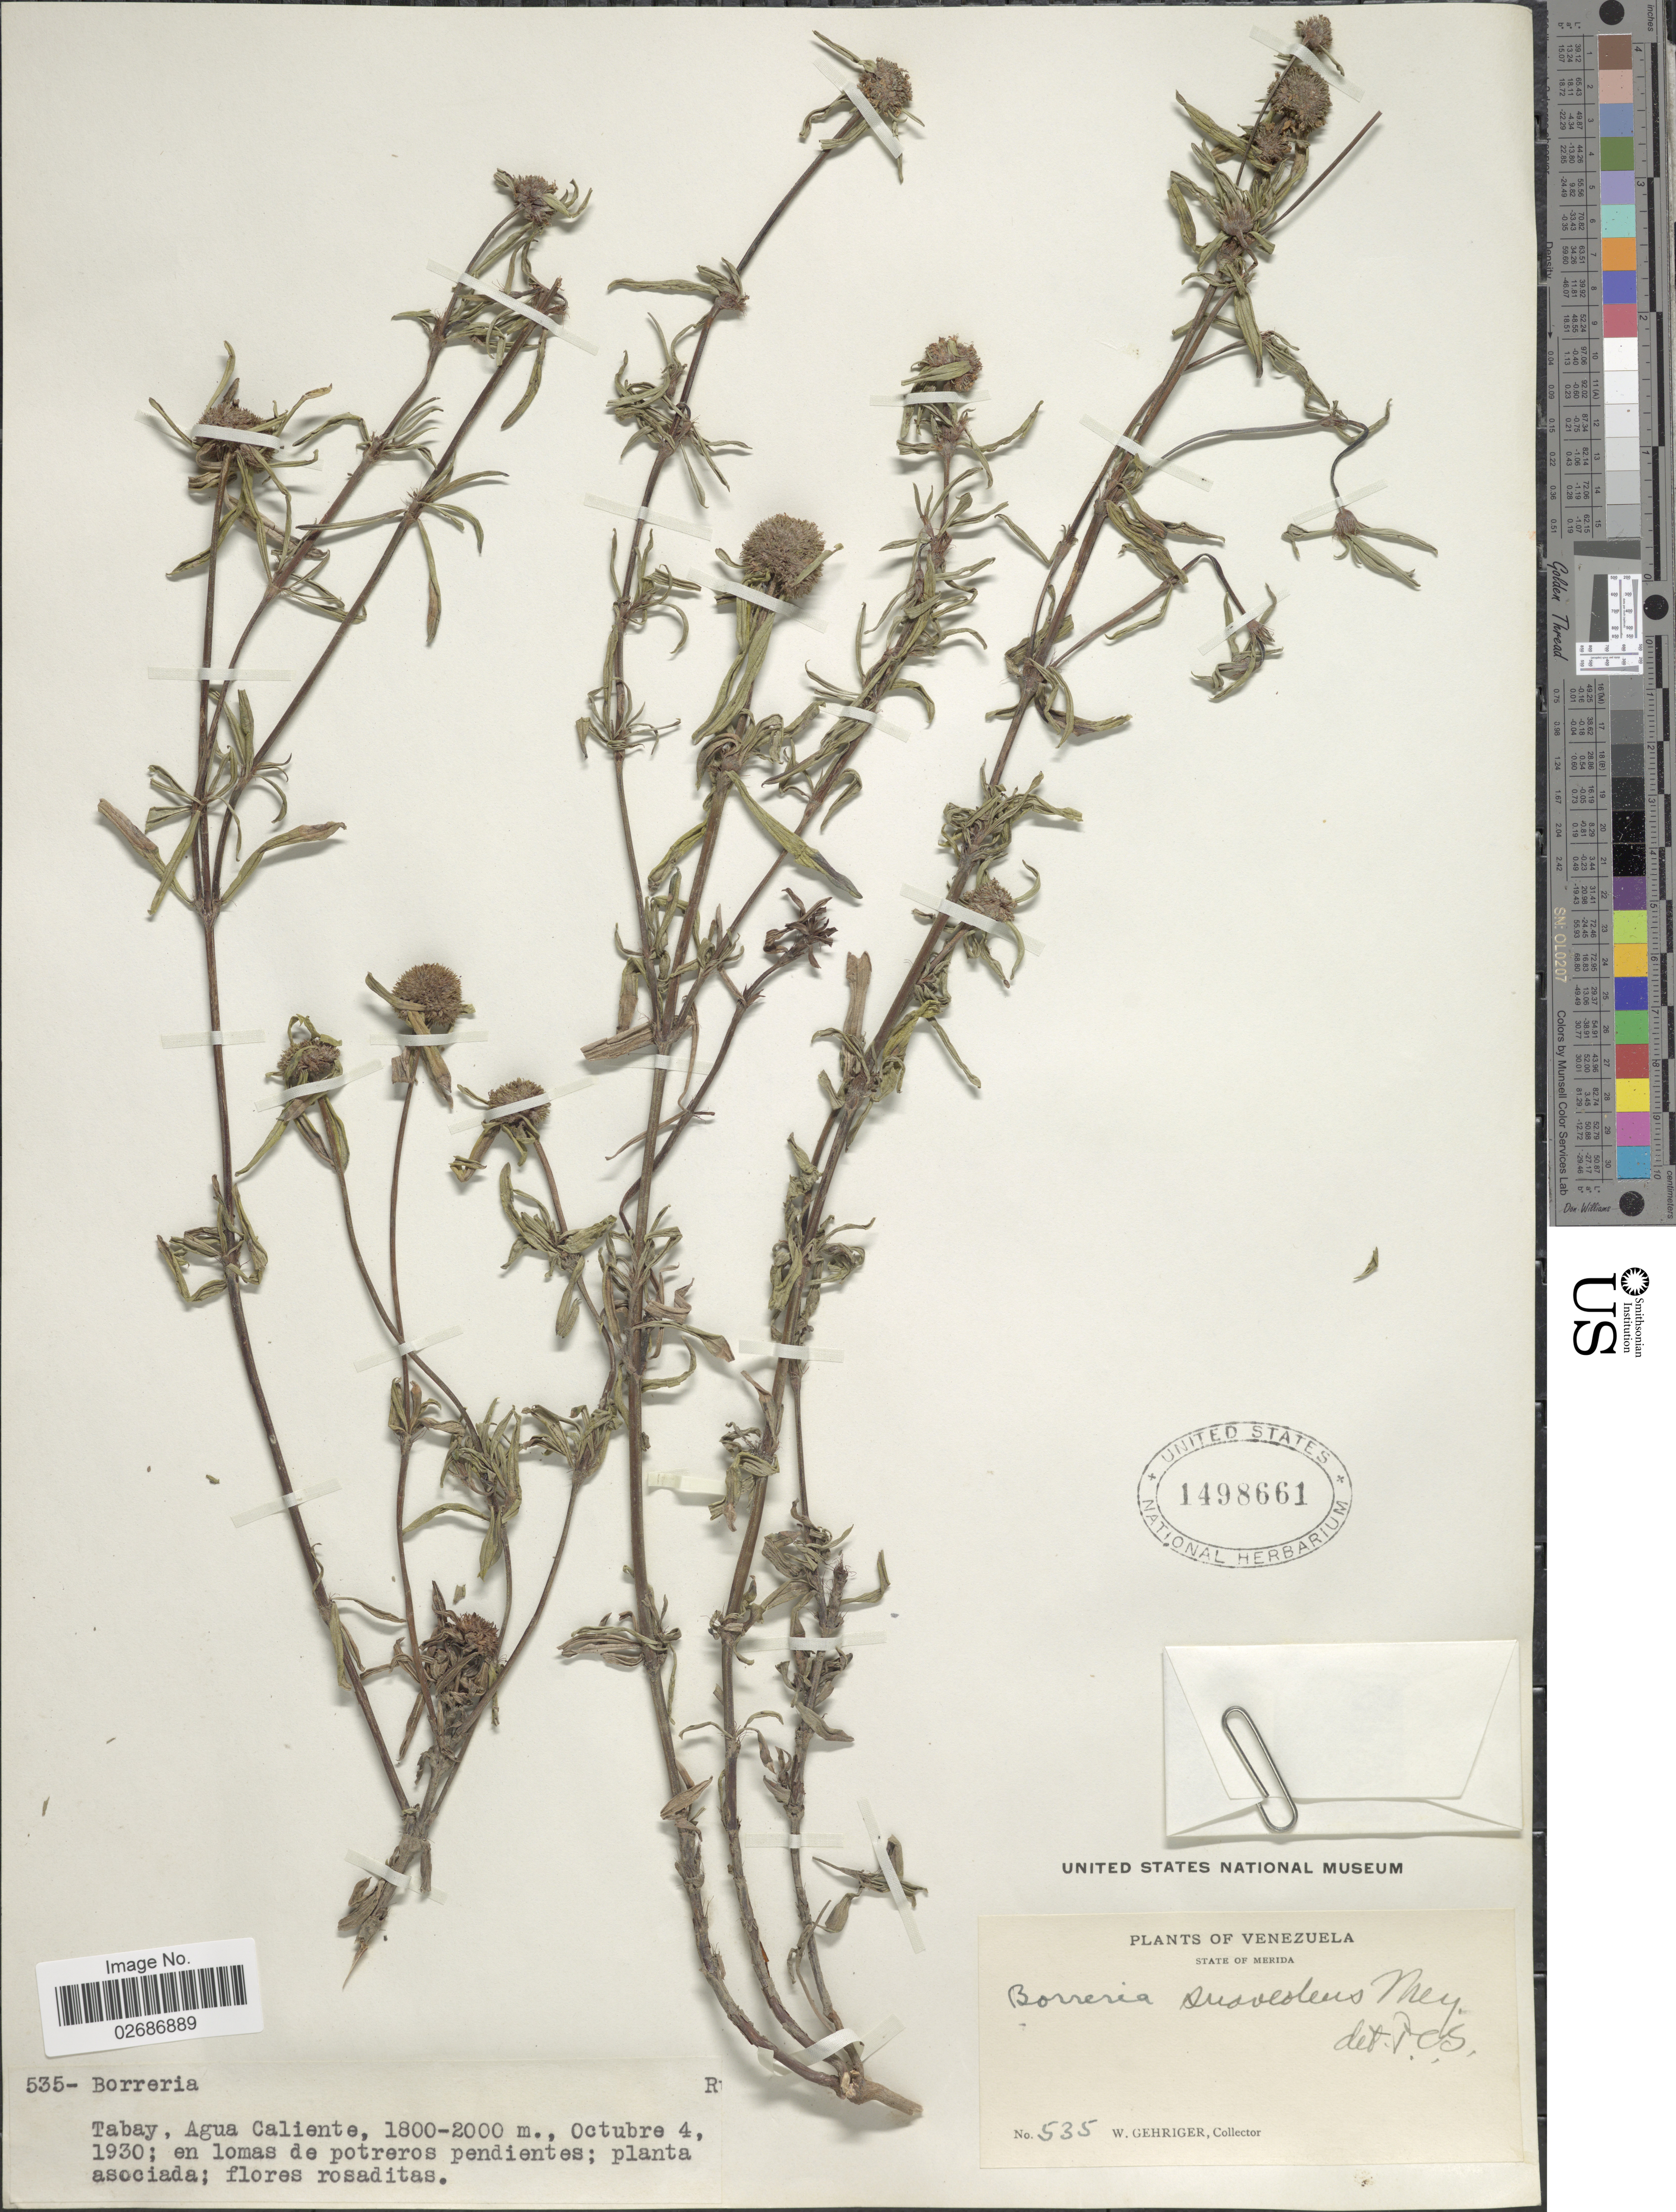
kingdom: Plantae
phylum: Tracheophyta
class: Magnoliopsida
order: Gentianales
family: Rubiaceae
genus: Borreria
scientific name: Borreria suaveolens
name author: G. Mey.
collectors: W. Gehriger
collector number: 535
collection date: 1930-10-04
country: Venezuela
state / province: Mérida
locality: Tabay, Agua Caliente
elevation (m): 1800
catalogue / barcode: US 1498661